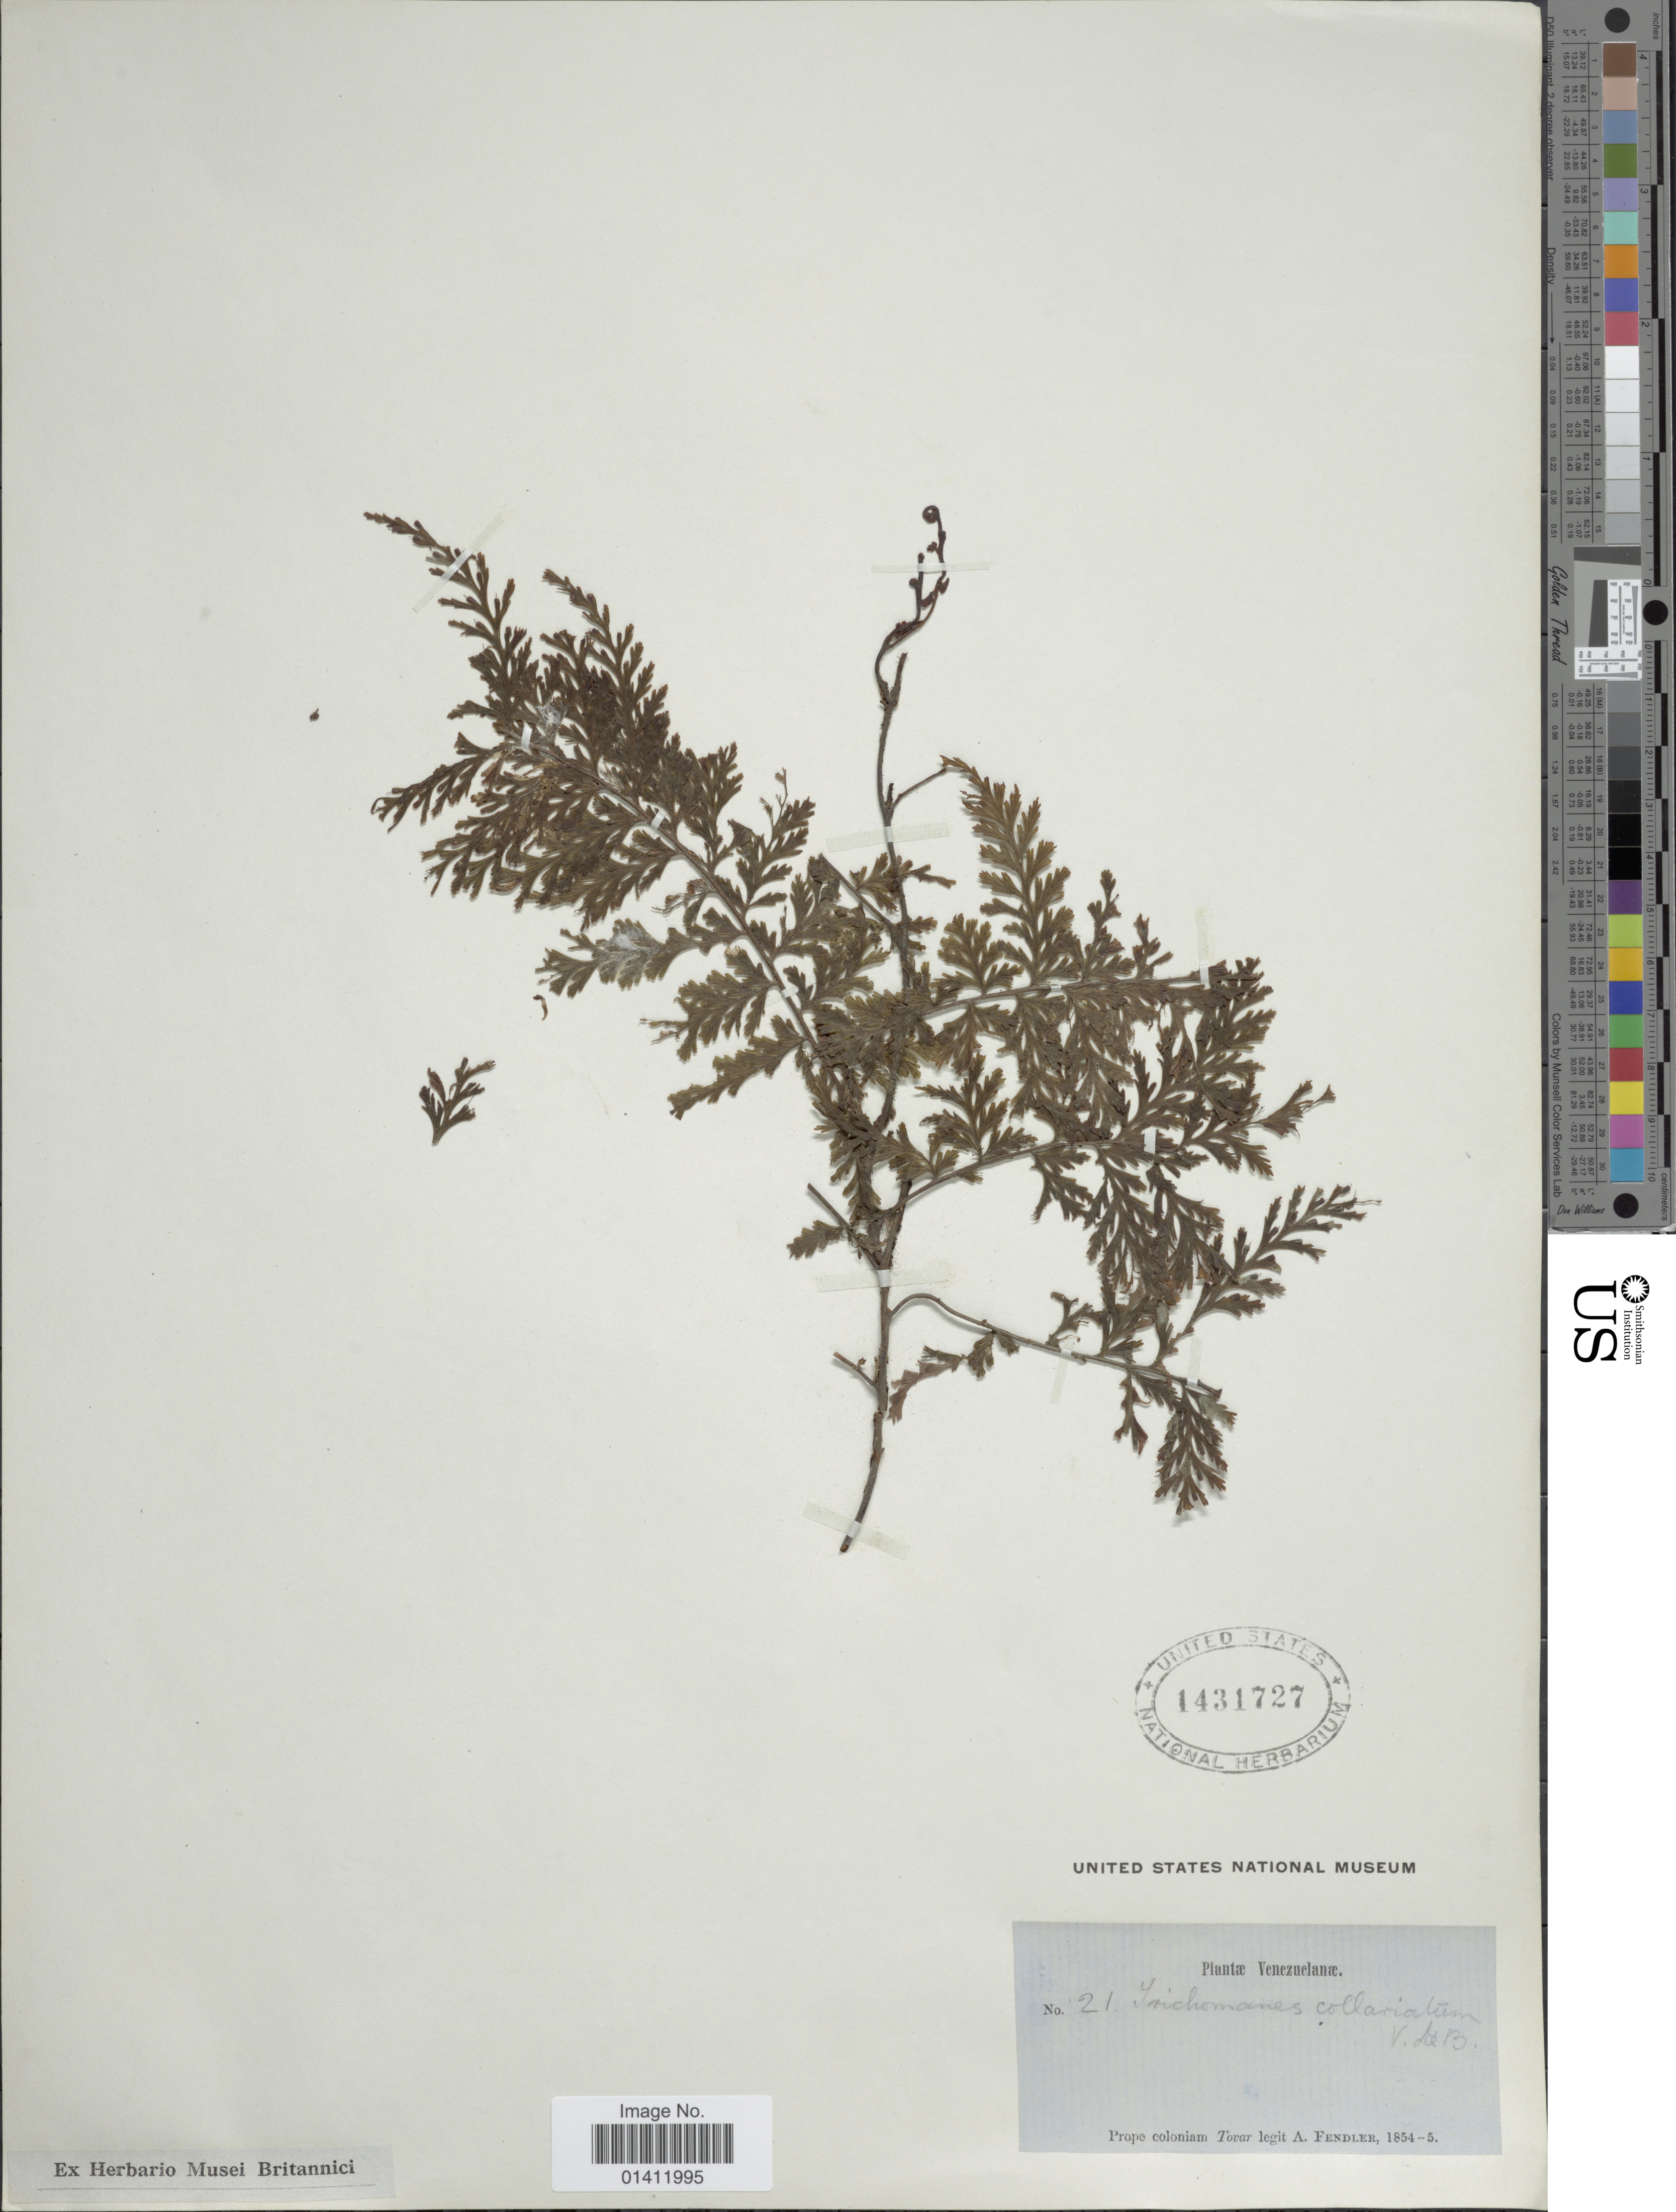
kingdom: Plantae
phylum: Tracheophyta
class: Polypodiopsida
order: Hymenophyllales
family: Hymenophyllaceae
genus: Vandenboschia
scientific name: Vandenboschia radicans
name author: (Sw.) Copel.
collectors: A. Fendler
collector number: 21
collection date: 1854/1855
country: Venezuela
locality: Prope coloniam Tovar.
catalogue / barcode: US 1431727